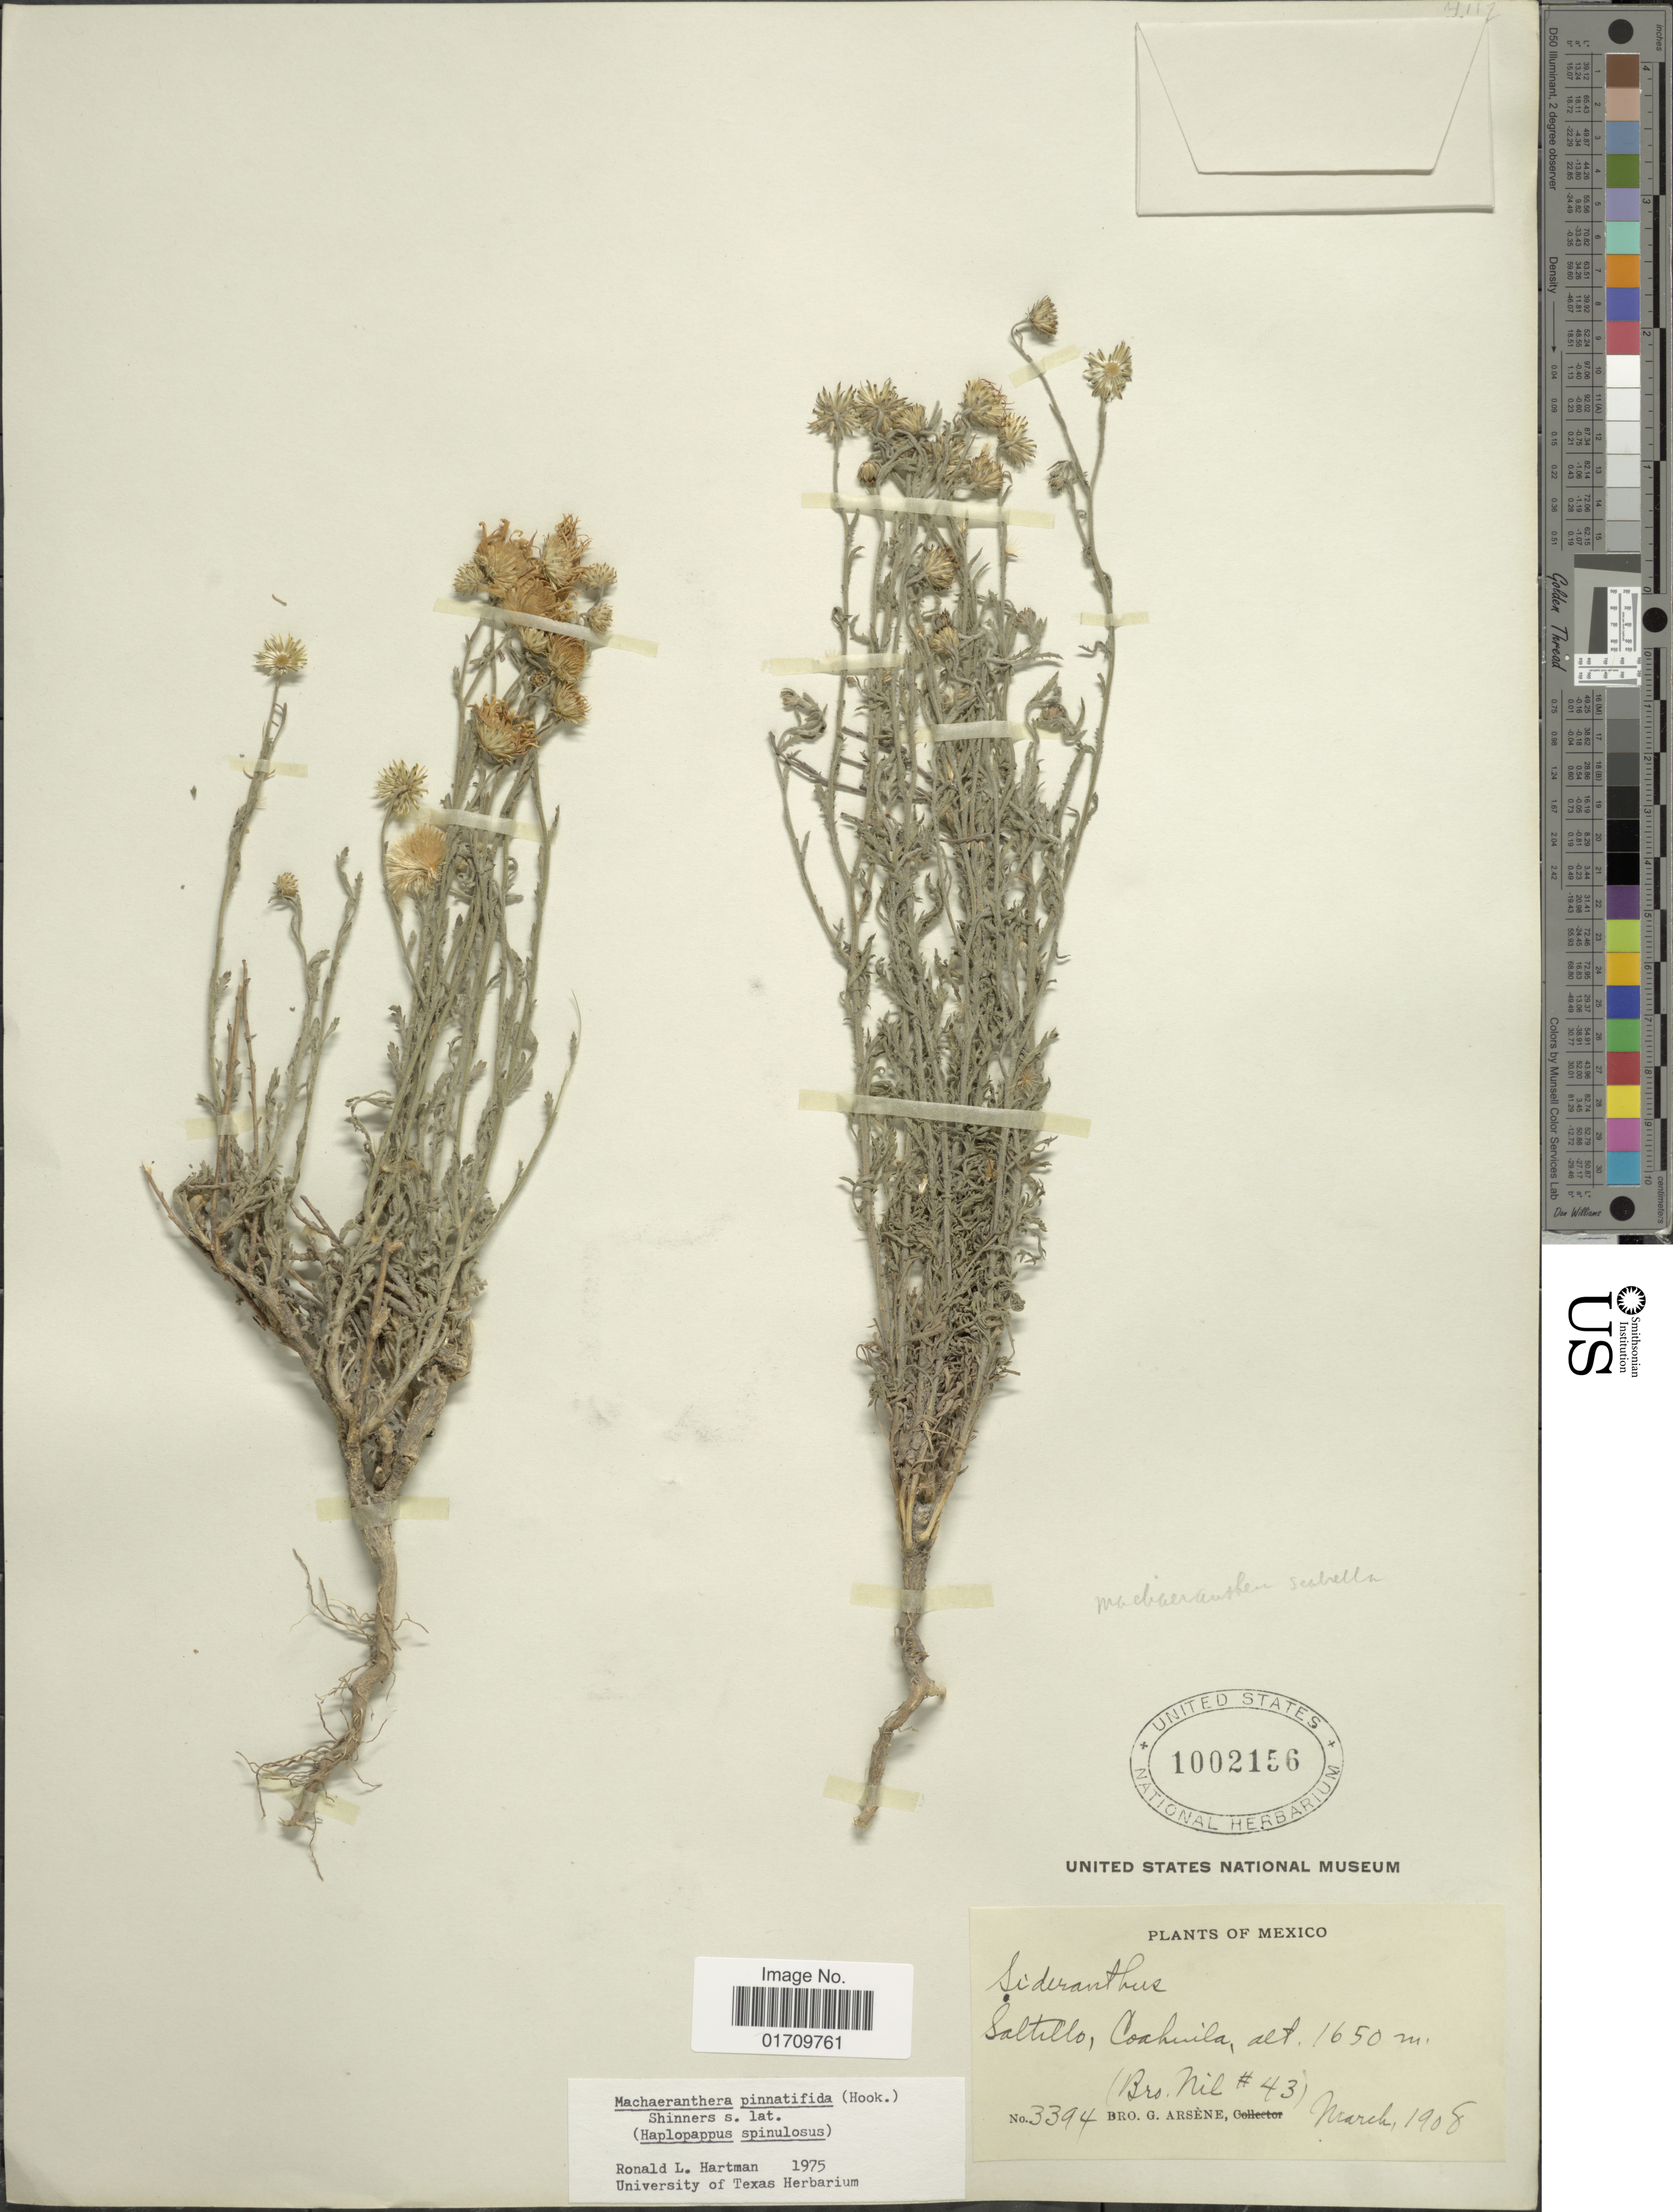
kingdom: Plantae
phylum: Tracheophyta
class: Magnoliopsida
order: Asterales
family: Asteraceae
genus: Machaeranthera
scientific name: Machaeranthera pinnatifida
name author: (Hook.) Shinners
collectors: Bro. Nil & Bro. G. Arsène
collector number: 43/3394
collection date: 1908-03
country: Mexico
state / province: Coahuila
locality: Saltillo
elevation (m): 1650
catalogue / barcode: US 1002156